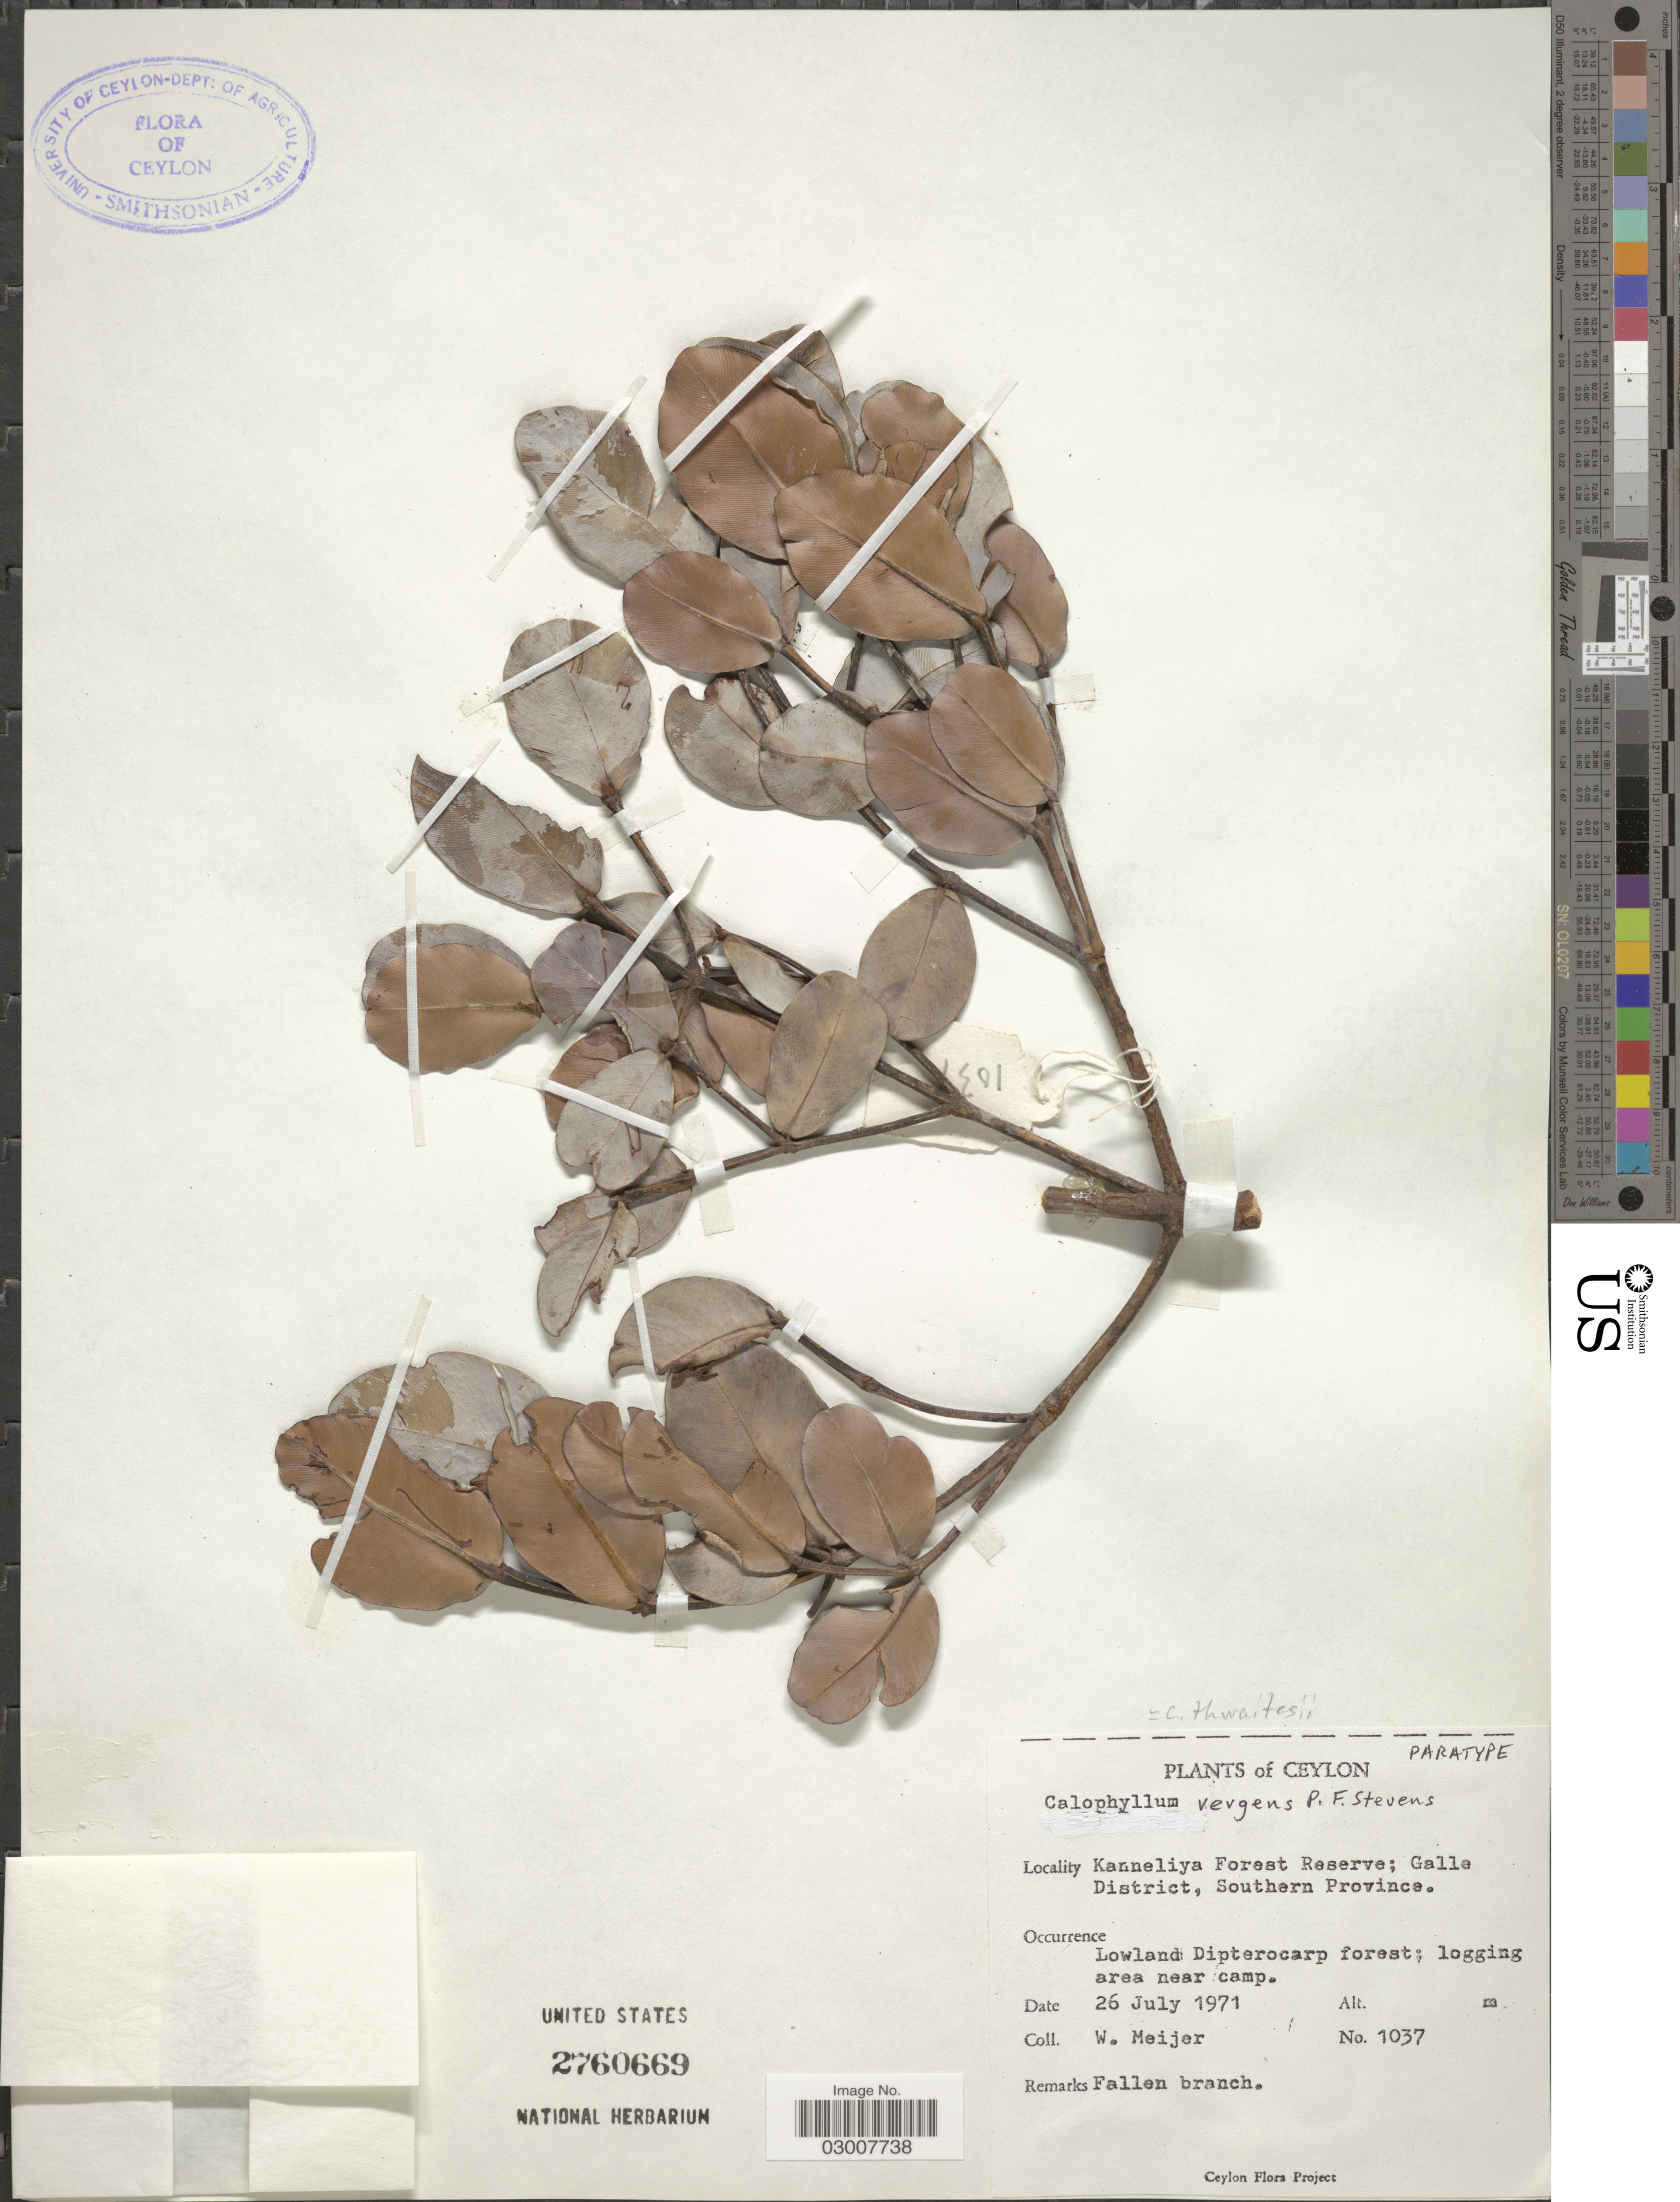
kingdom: Plantae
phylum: Tracheophyta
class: Magnoliopsida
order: Malpighiales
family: Calophyllaceae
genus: Calophyllum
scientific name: Calophyllum thwaitesii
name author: Planch. & Triana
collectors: W. Meijer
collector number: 1037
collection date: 1971-07-26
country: Sri Lanka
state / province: Southern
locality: Kanneliya Forest Reserve; Galle District. Ceylon. Logging area near camp.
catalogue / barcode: US 2760669